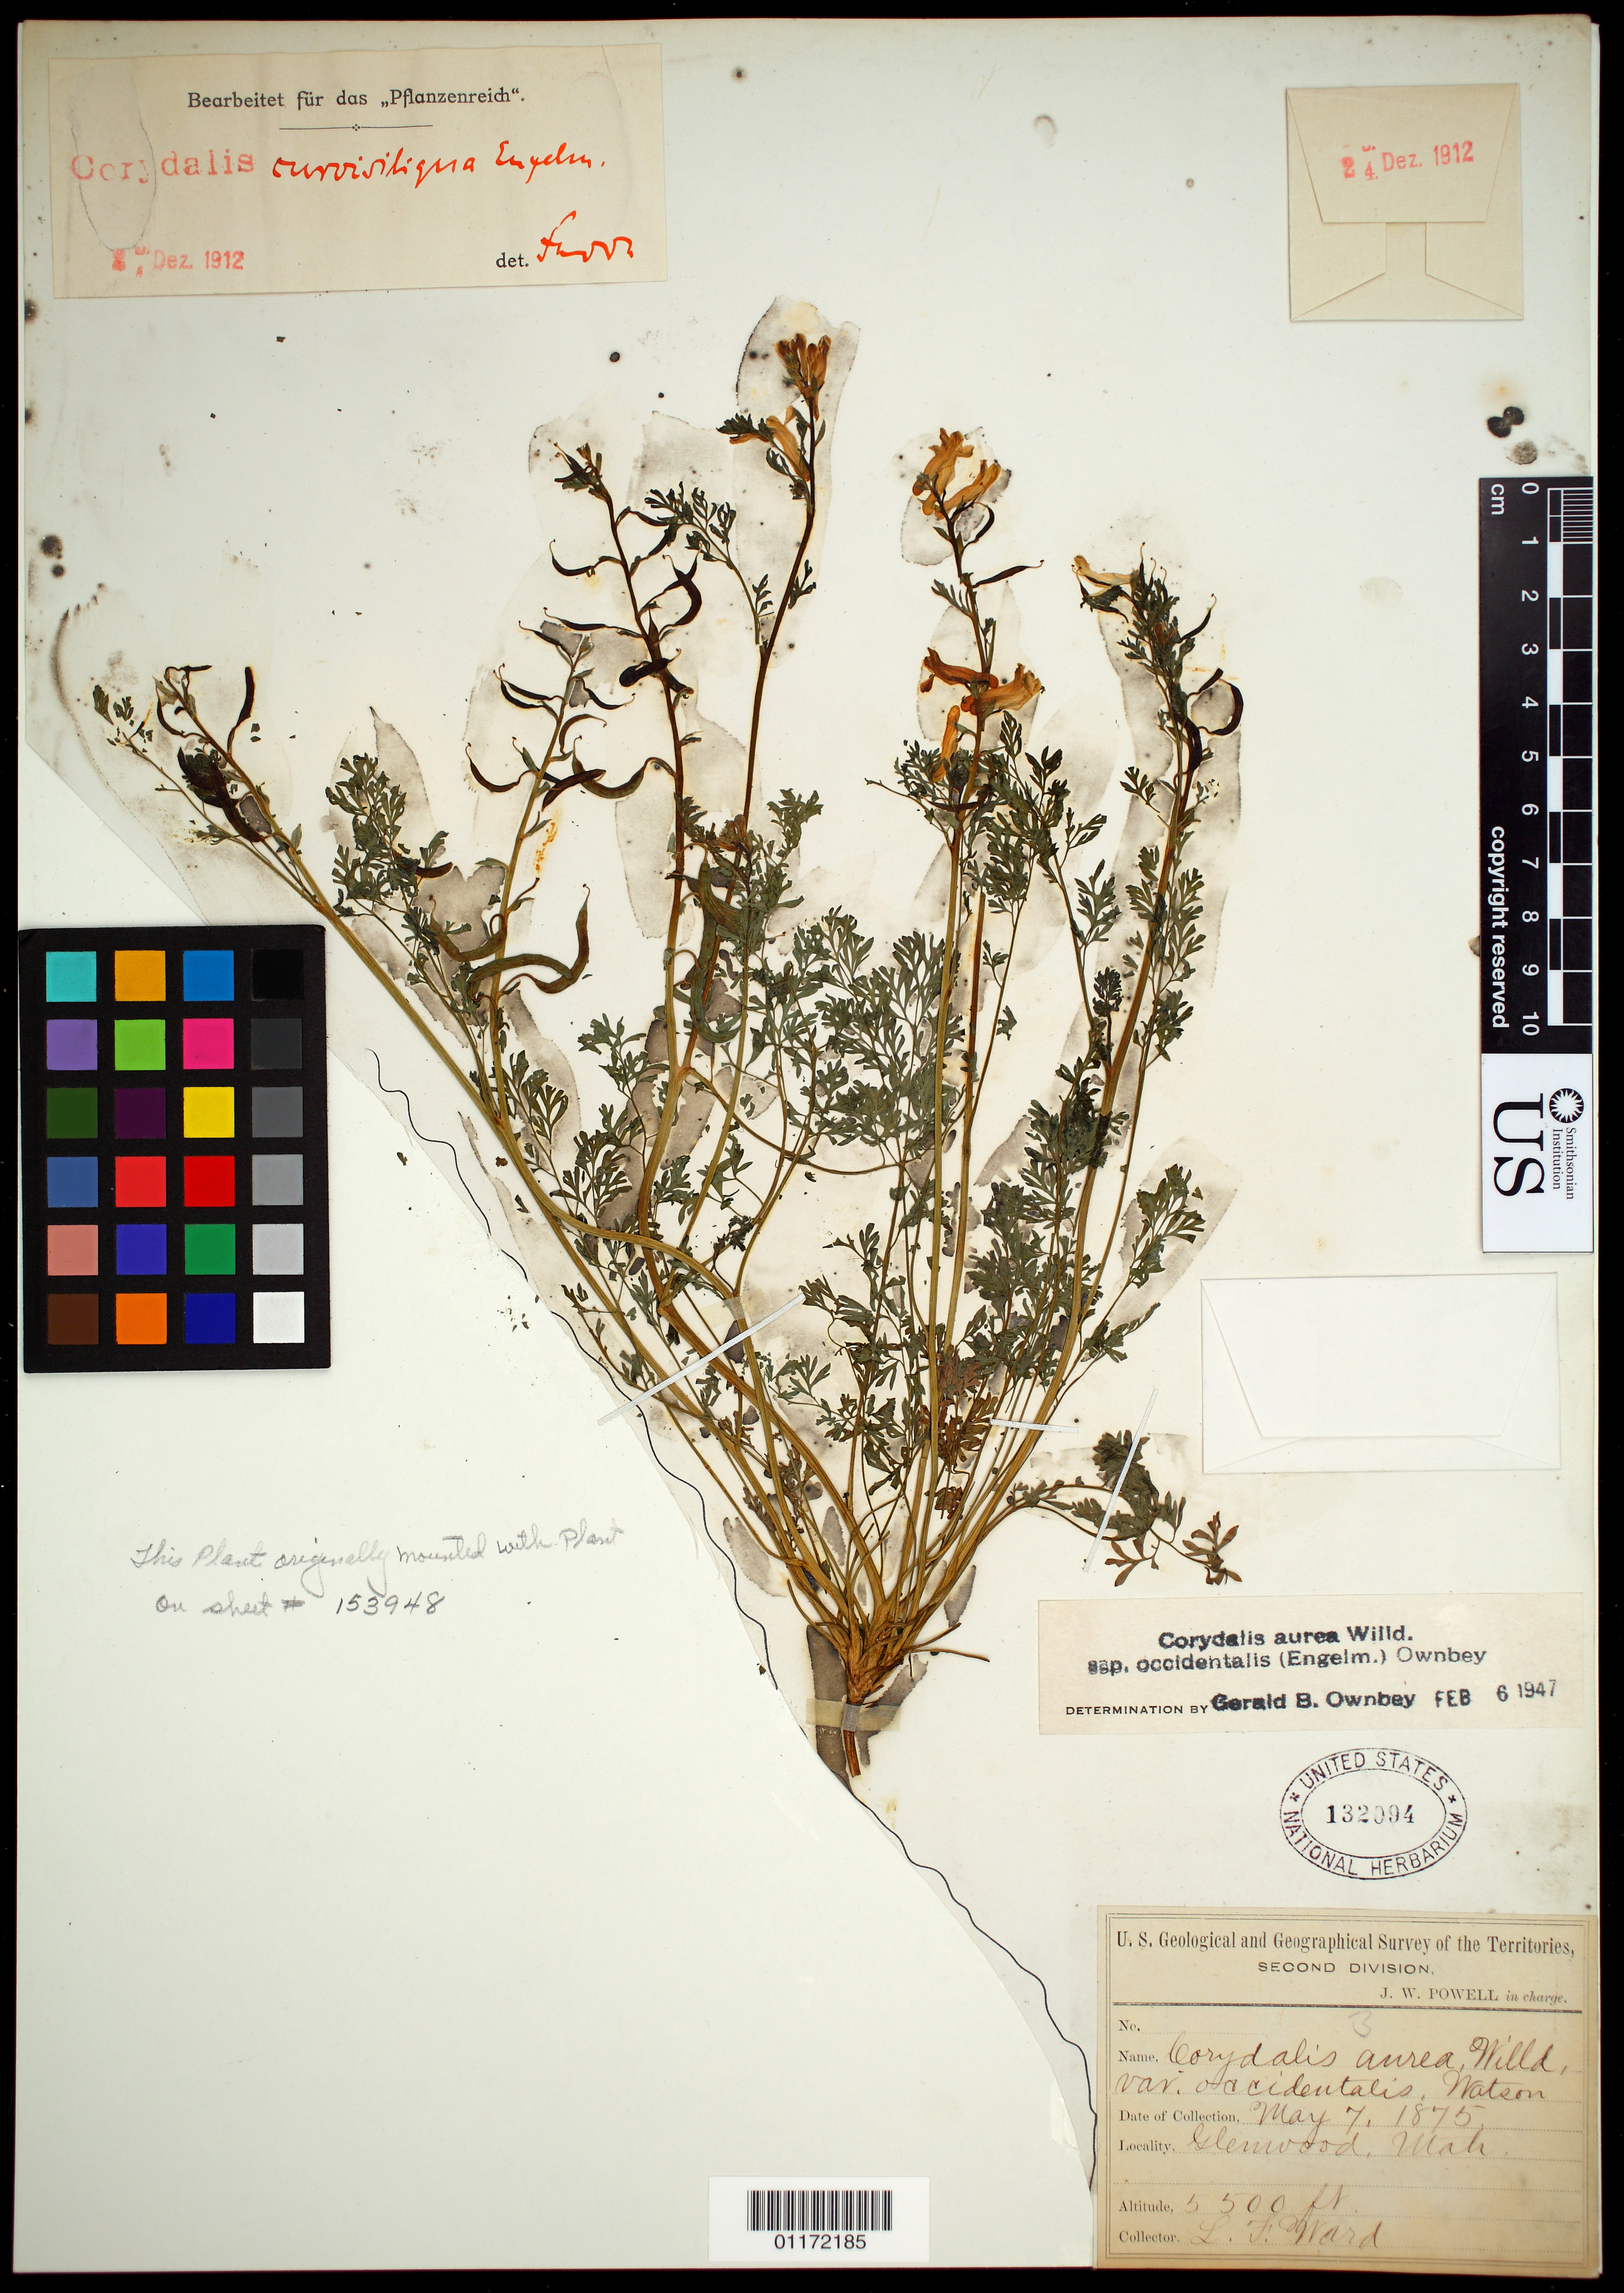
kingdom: Plantae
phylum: Tracheophyta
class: Magnoliopsida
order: Ranunculales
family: Papaveraceae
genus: Corydalis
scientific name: Corydalis aurea var. occidentalis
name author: Engelm. ex A. Gray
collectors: L. F. Ward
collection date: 1875-05-07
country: United States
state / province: Utah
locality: Glenwood.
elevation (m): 1676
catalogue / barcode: US 132094